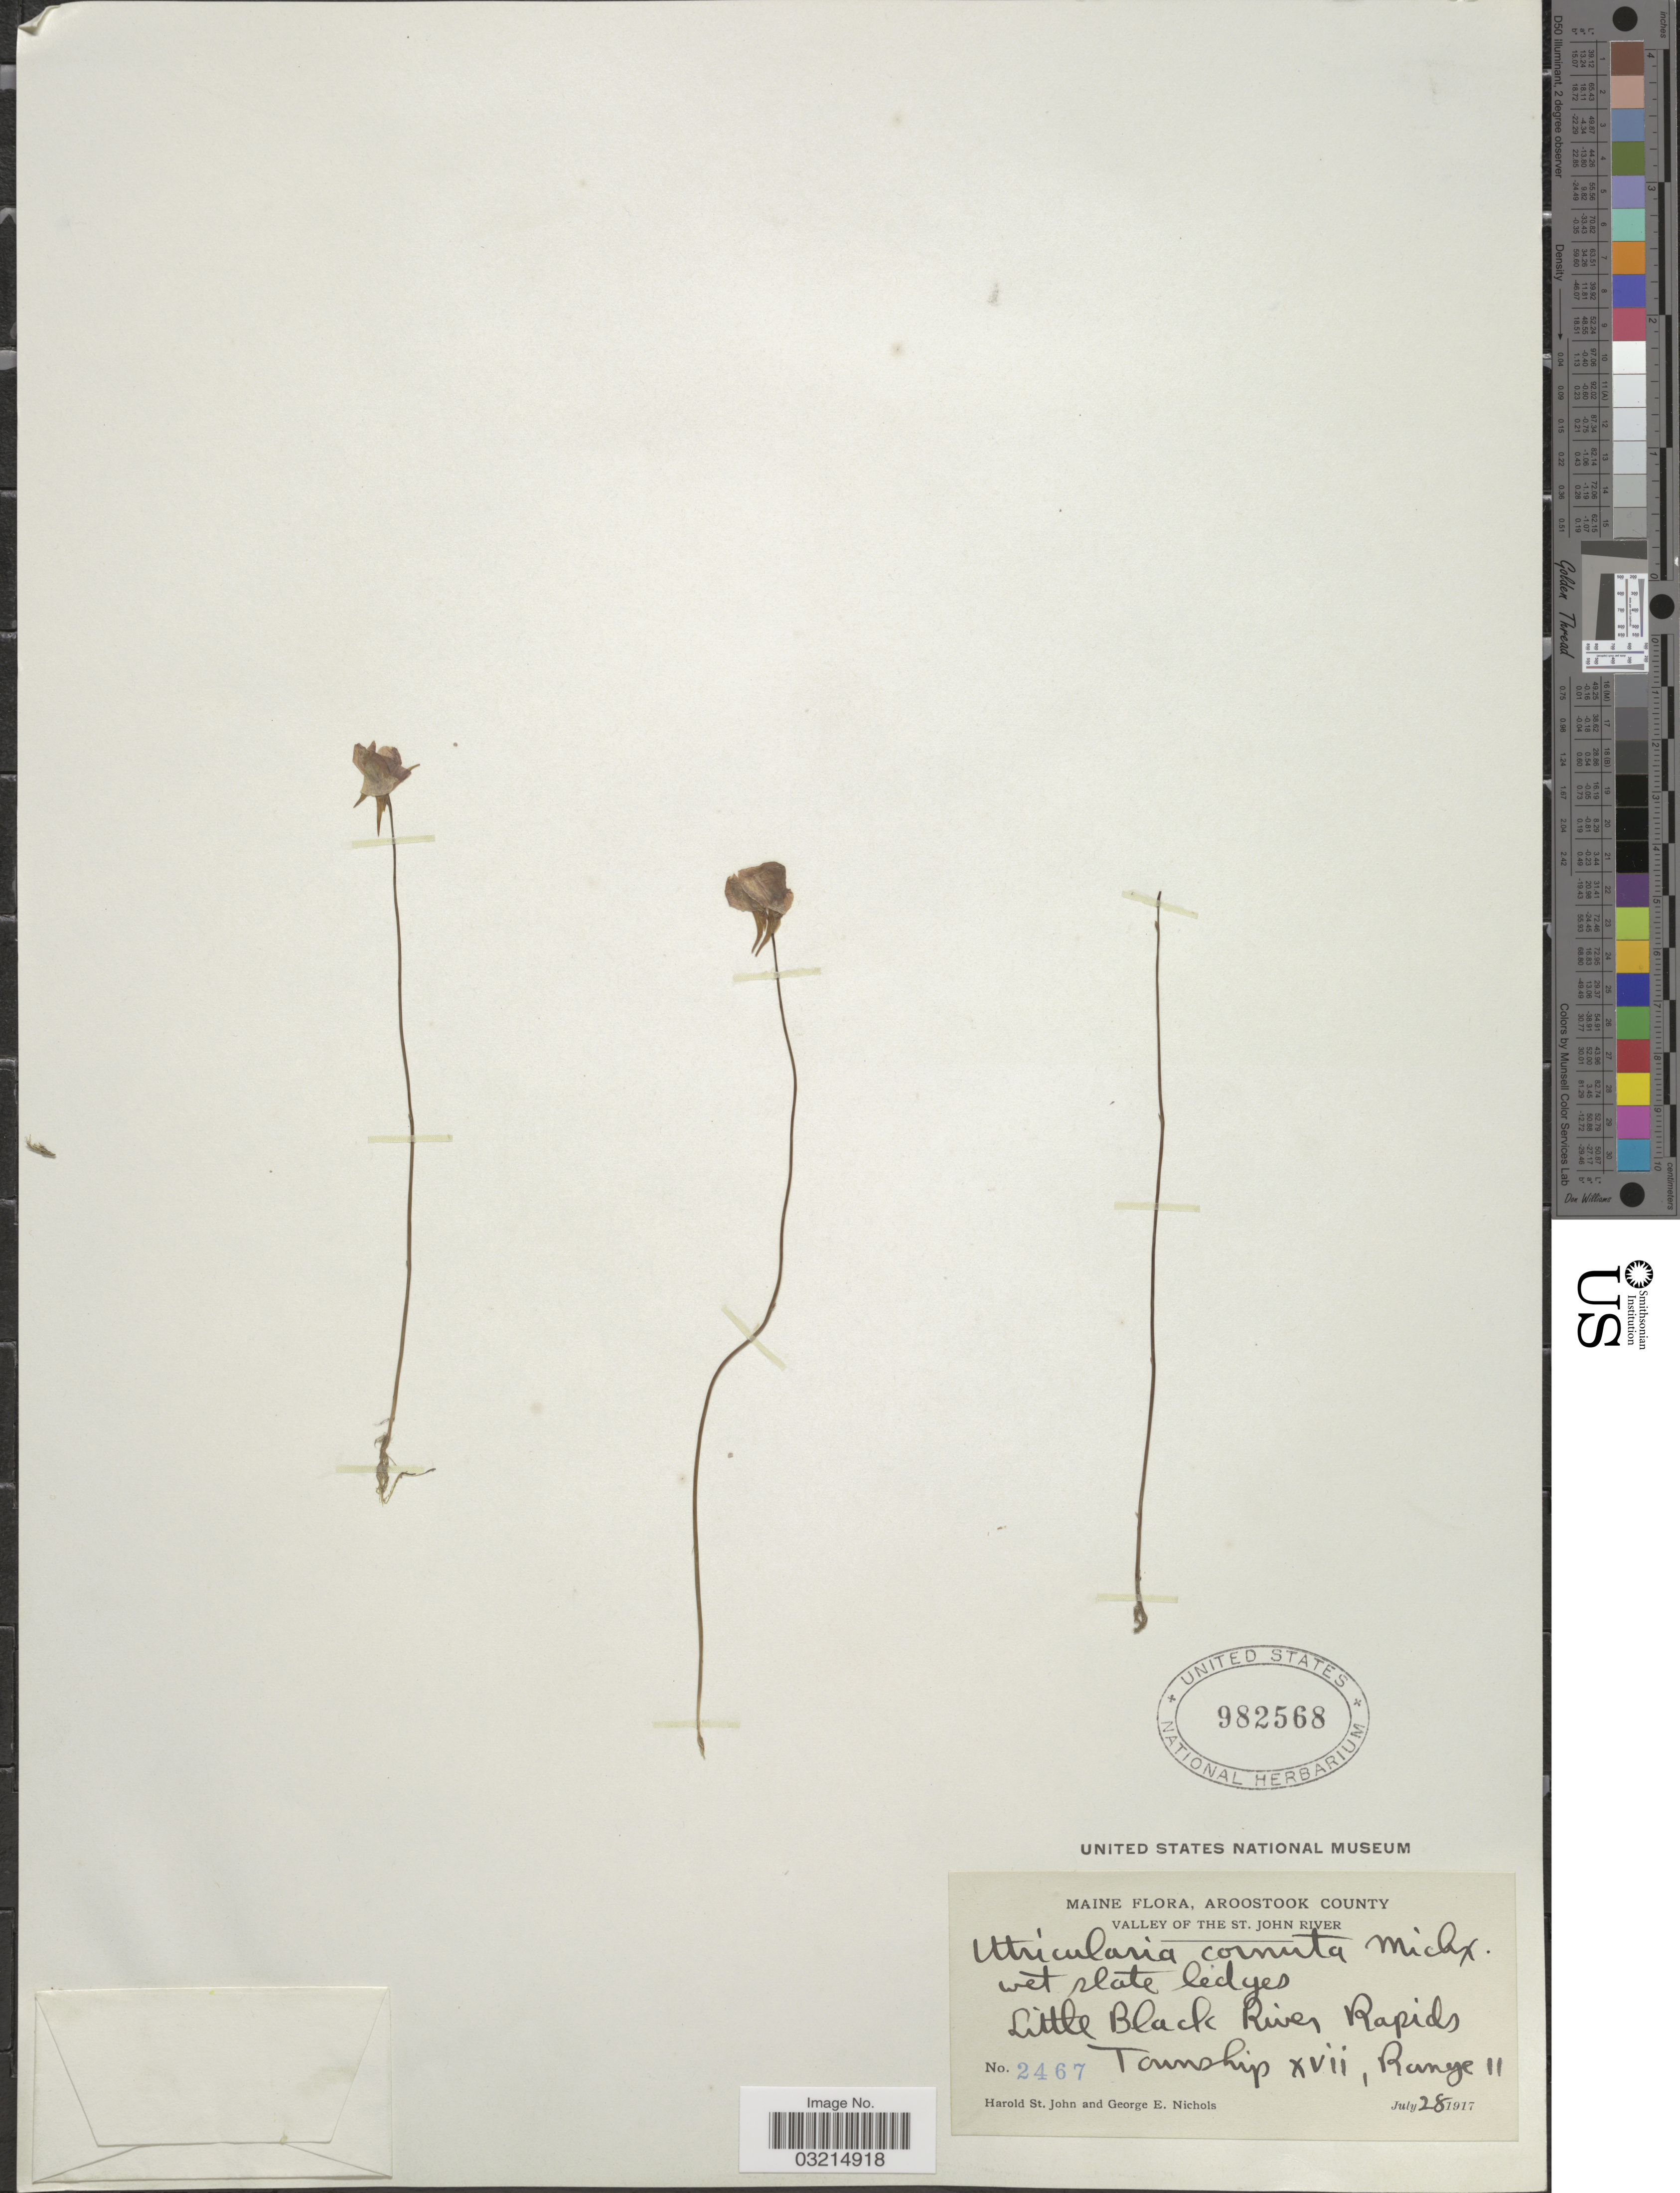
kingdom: Plantae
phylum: Tracheophyta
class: Magnoliopsida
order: Lamiales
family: Lentibulariaceae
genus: Utricularia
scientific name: Utricularia cornuta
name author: Michx.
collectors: H. St. John & G. E. Nichols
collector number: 2467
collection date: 1917-07-28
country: United States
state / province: Maine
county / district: Aroostook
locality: Valley of The St. John River, Little Black River Rapids, Township xvii, Range 11.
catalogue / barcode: US 982568